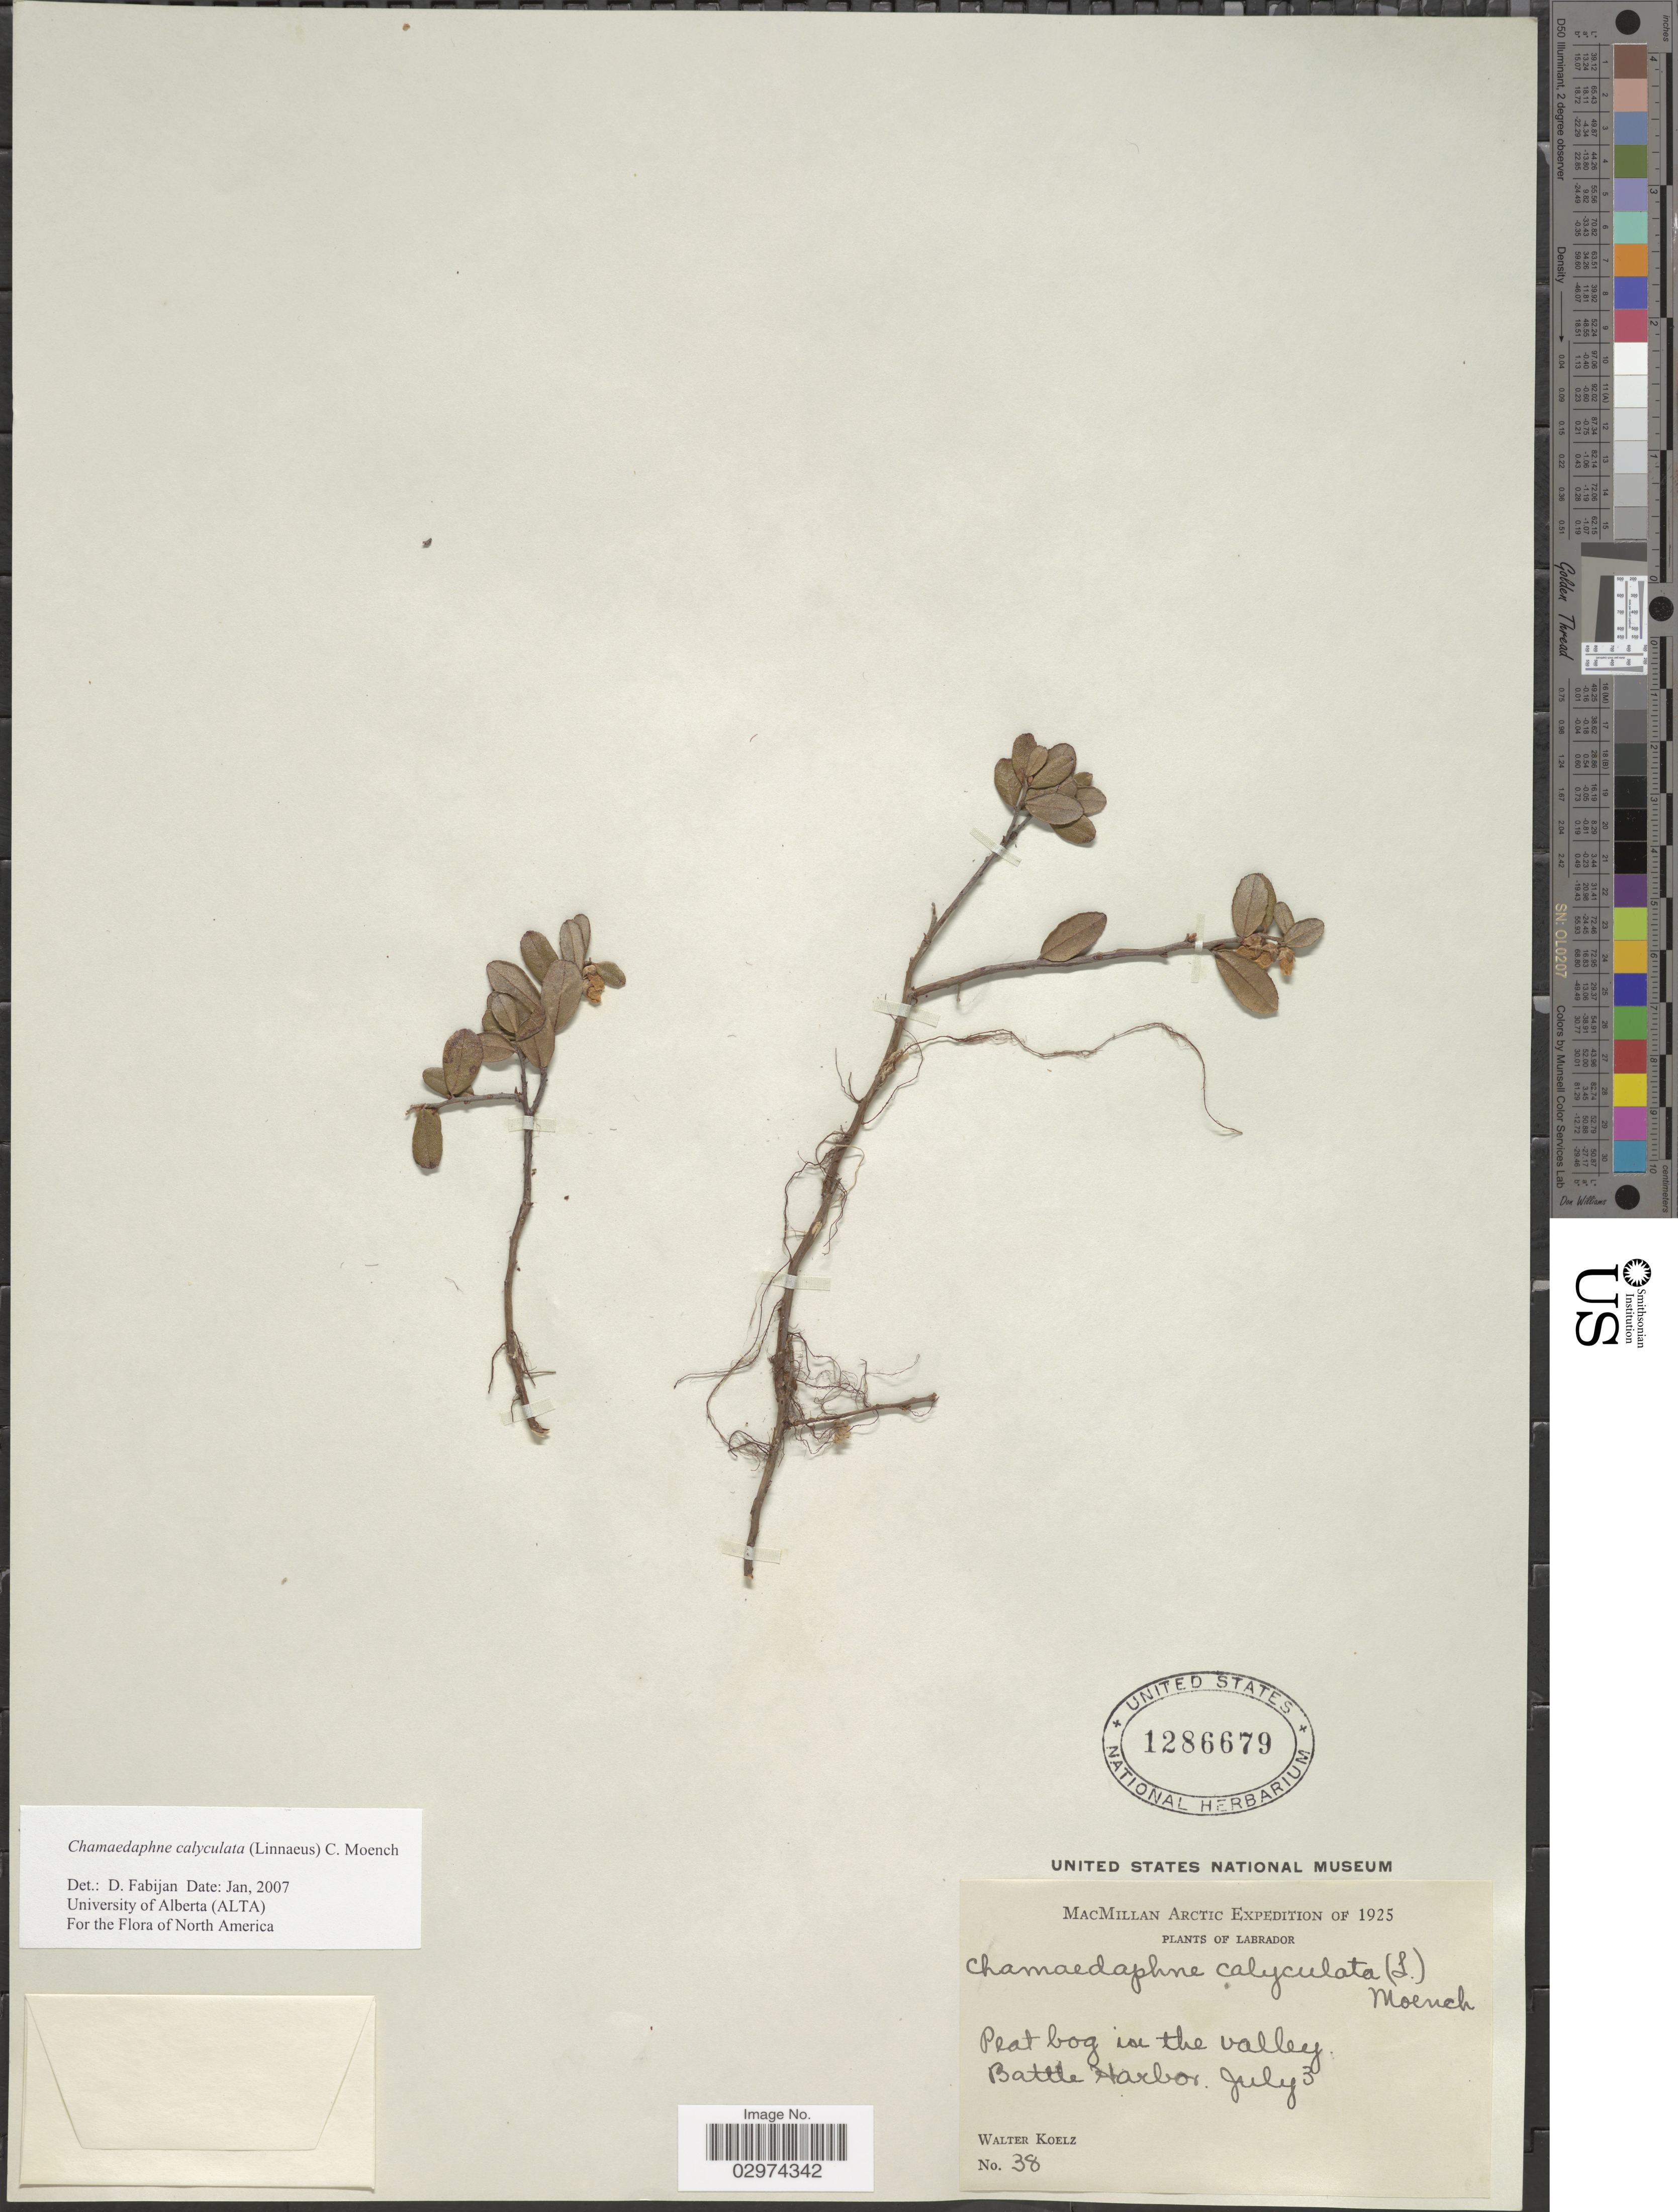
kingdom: Plantae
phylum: Tracheophyta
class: Magnoliopsida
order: Ericales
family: Ericaceae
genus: Chamaedaphne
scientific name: Chamaedaphne calyculata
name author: (L.) Moench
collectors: W. N. Koelz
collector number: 38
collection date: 1925-07-03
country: Canada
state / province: Newfoundland and Labrador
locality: Labrador. Battle Harbor. Arctic.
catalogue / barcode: US 1286679